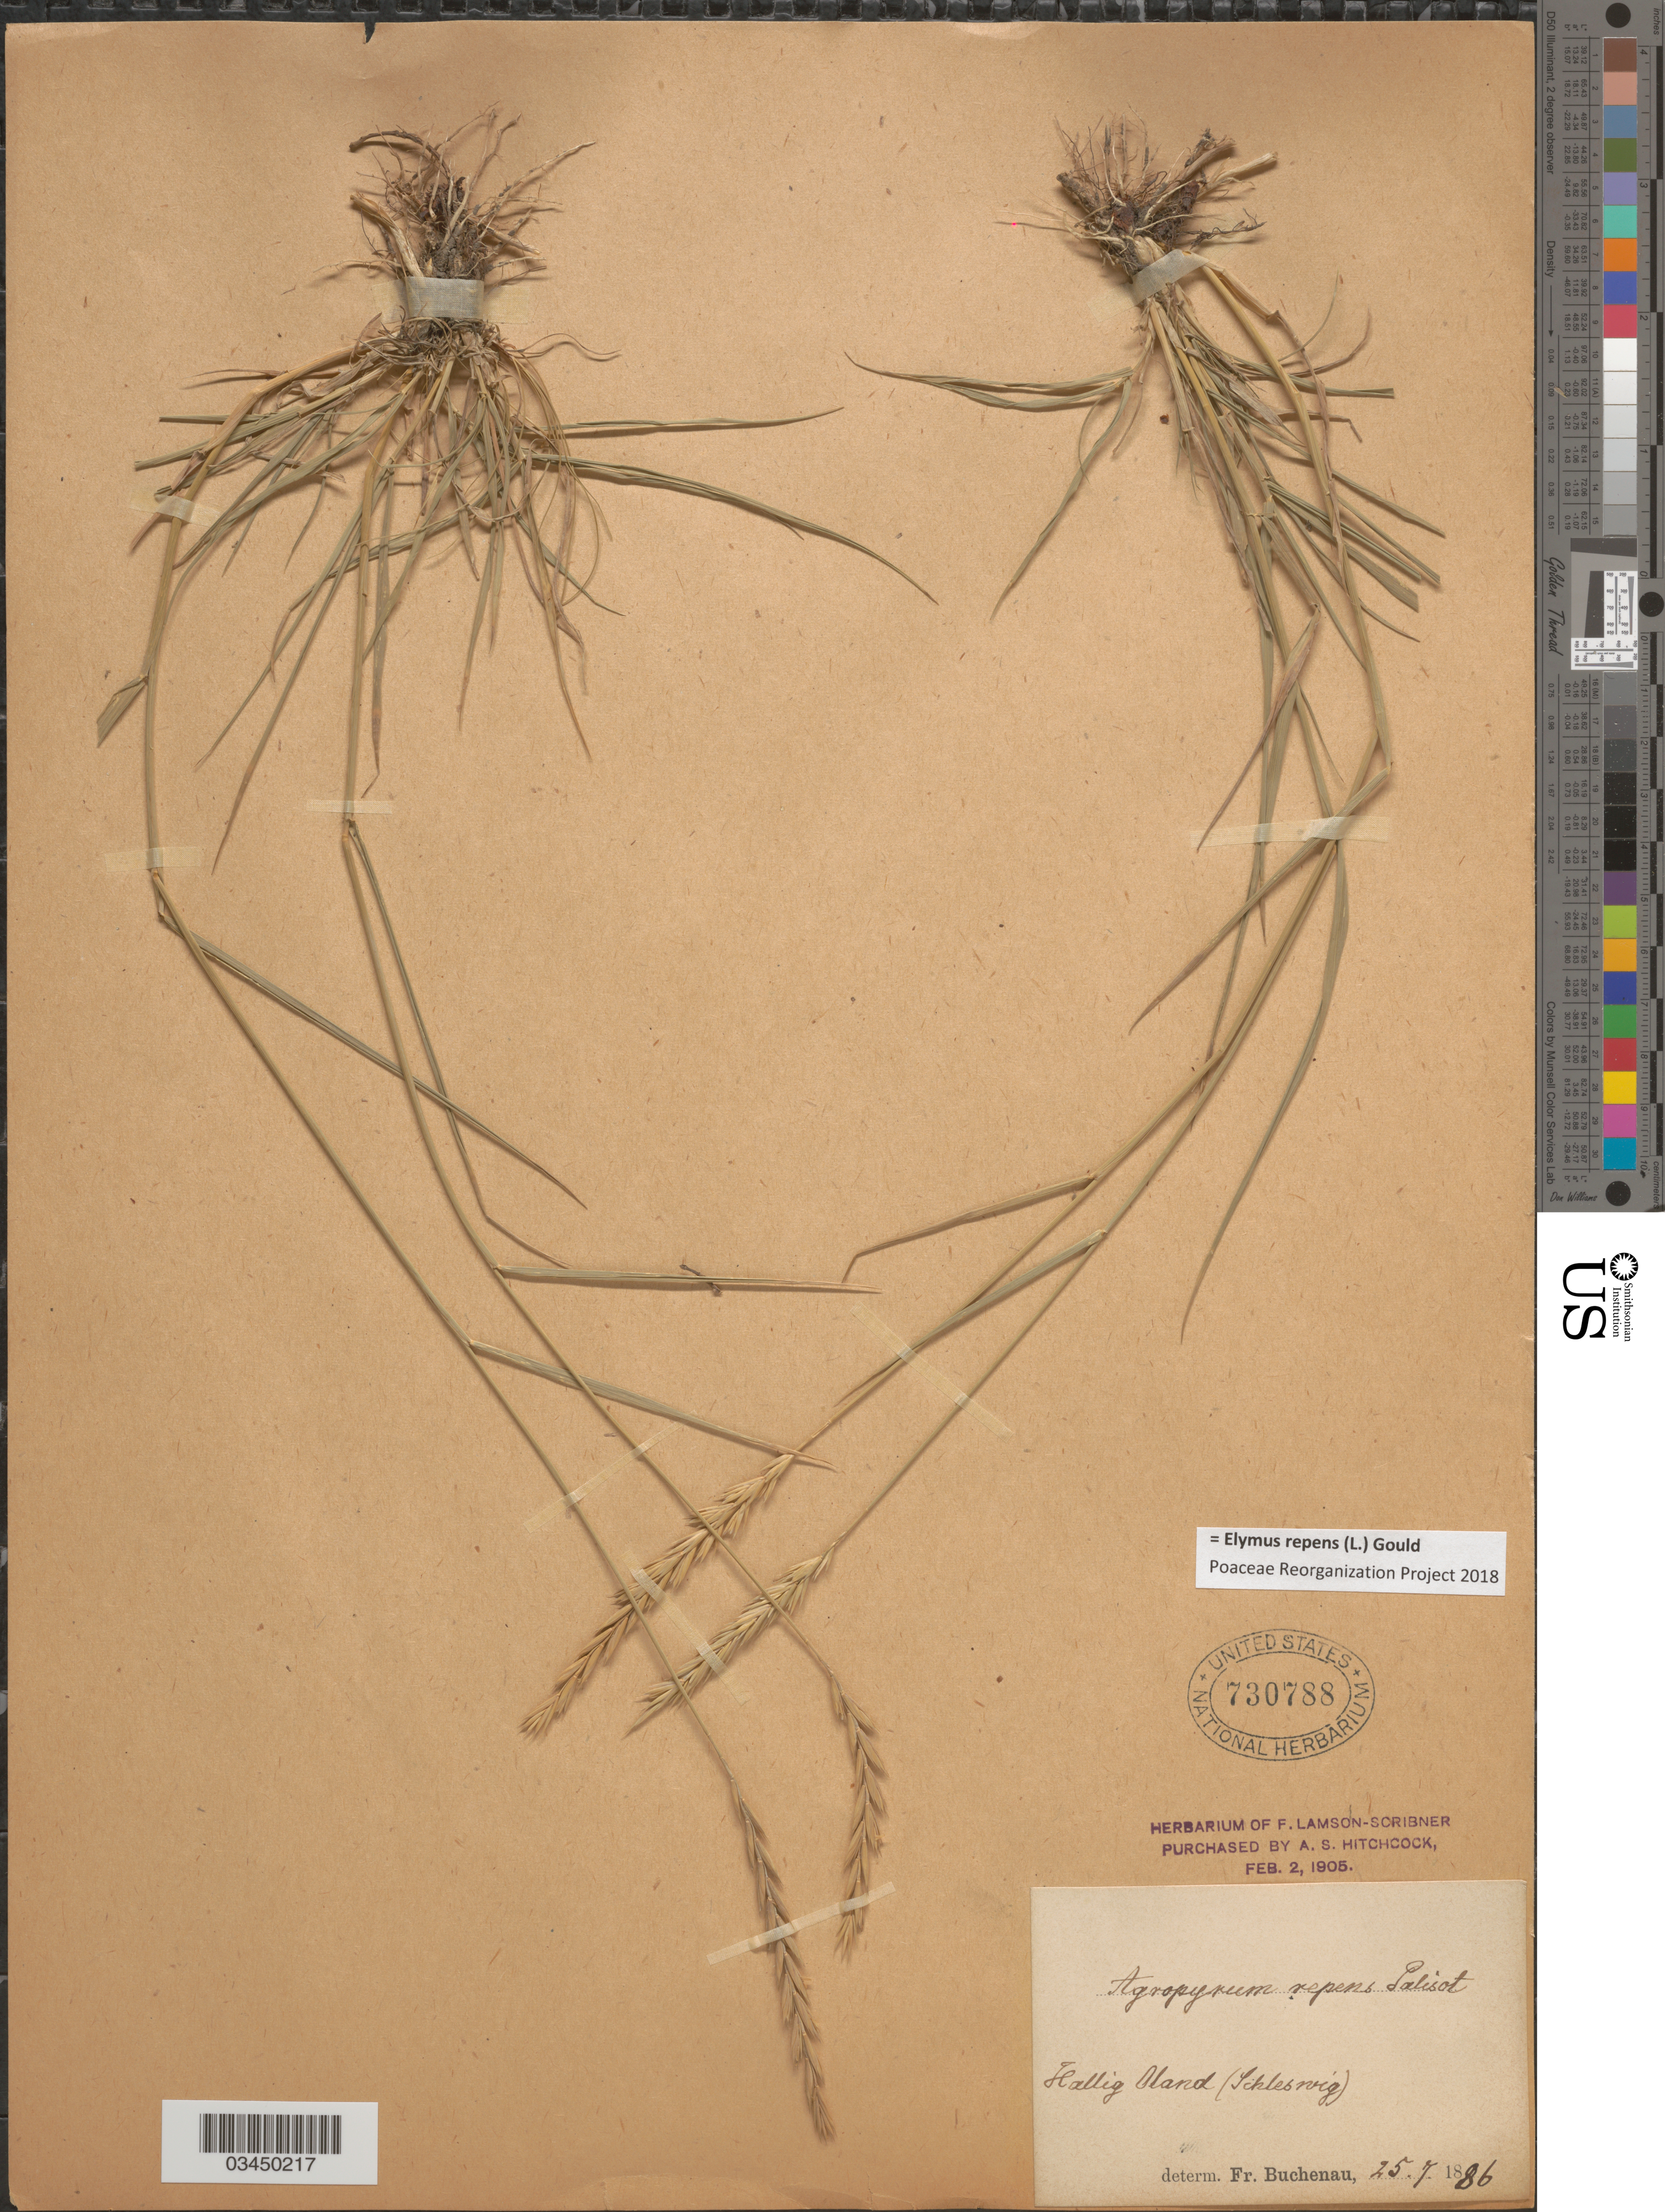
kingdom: Plantae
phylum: Tracheophyta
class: Liliopsida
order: Poales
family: Poaceae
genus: Elymus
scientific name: Elymus repens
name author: (L.) Gould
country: Germany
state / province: Schleswig-Holstein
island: Oland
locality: Hallig Oland (Schleswig). Kalmar.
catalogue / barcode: US 730788